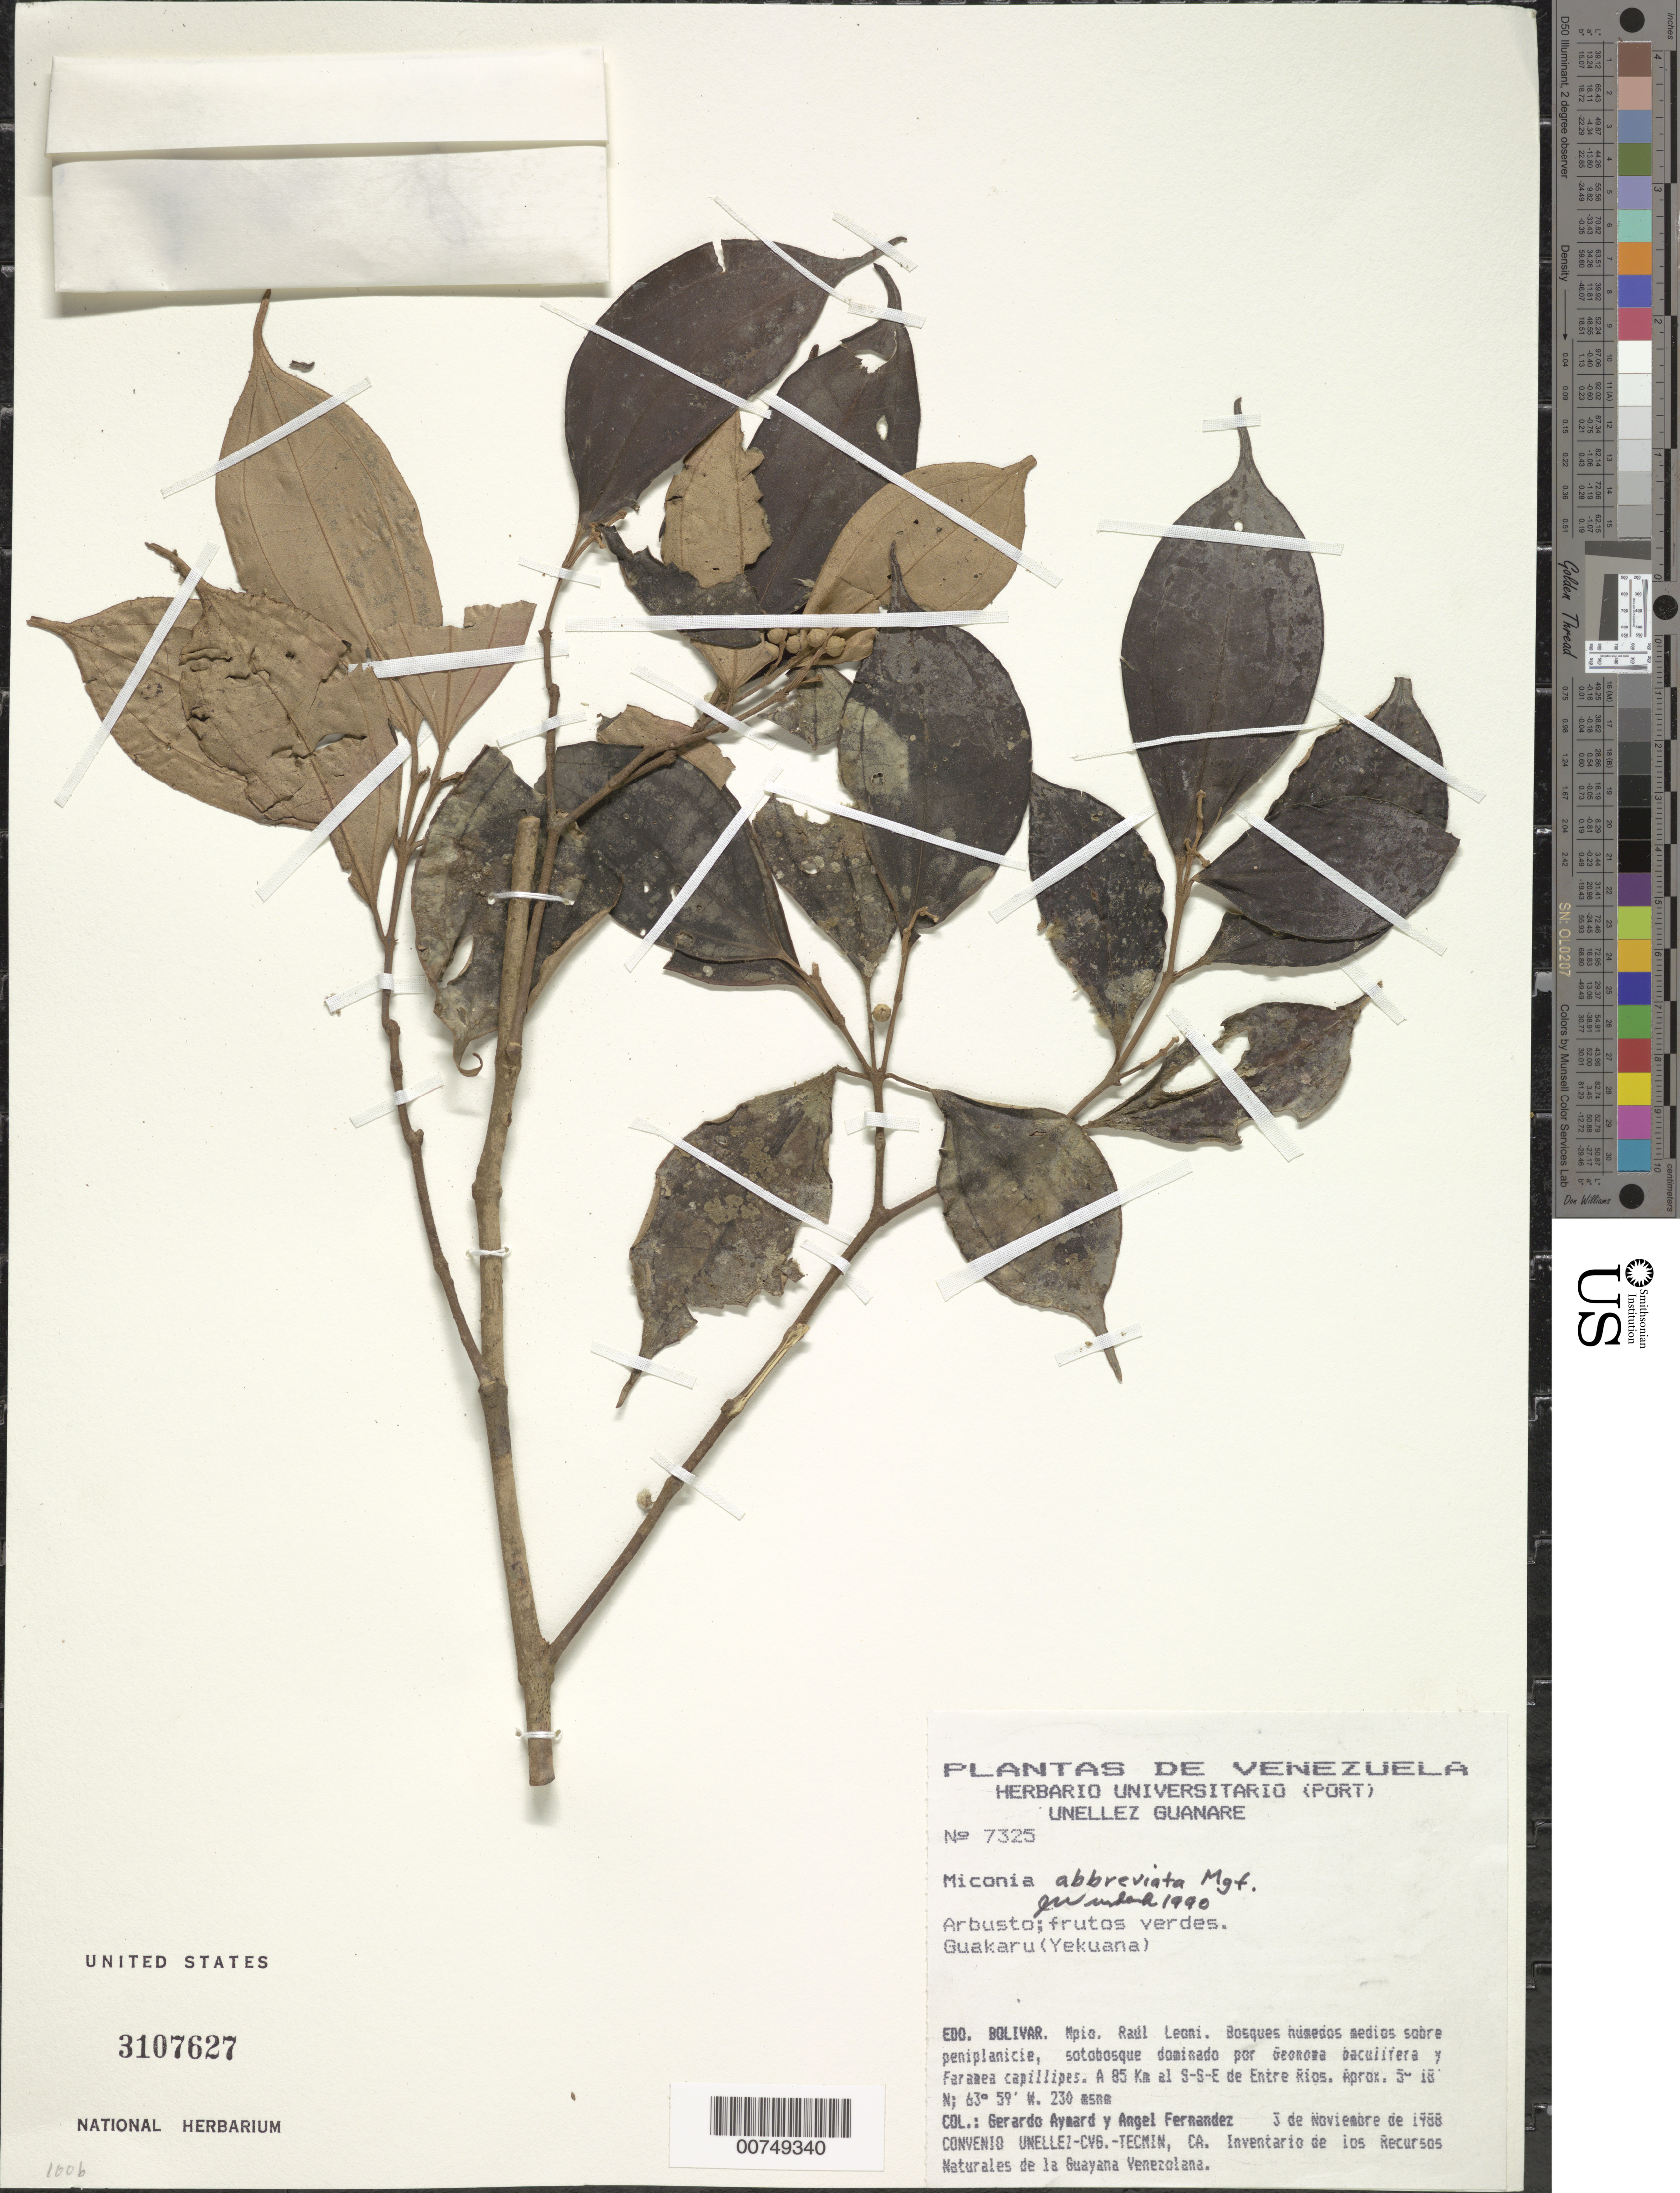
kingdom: Plantae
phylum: Tracheophyta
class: Magnoliopsida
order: Myrtales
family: Melastomataceae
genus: Miconia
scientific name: Miconia abbreviata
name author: Markgr.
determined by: Wurdack, John J., (US), US (UNITED STATES)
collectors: G. A. Aymard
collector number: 7325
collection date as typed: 3-Nov-88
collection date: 1988-11-03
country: Venezuela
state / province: Bolívar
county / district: Angostura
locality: Mun. Raúl Leoni [=Angostura], a 85 km al SSE de entre ríos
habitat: Bosques humedos medios sobre peniplanicie, sotobosque dominado por Geonoma baculifera y Faramea capillipes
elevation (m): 230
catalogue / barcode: US 3107627